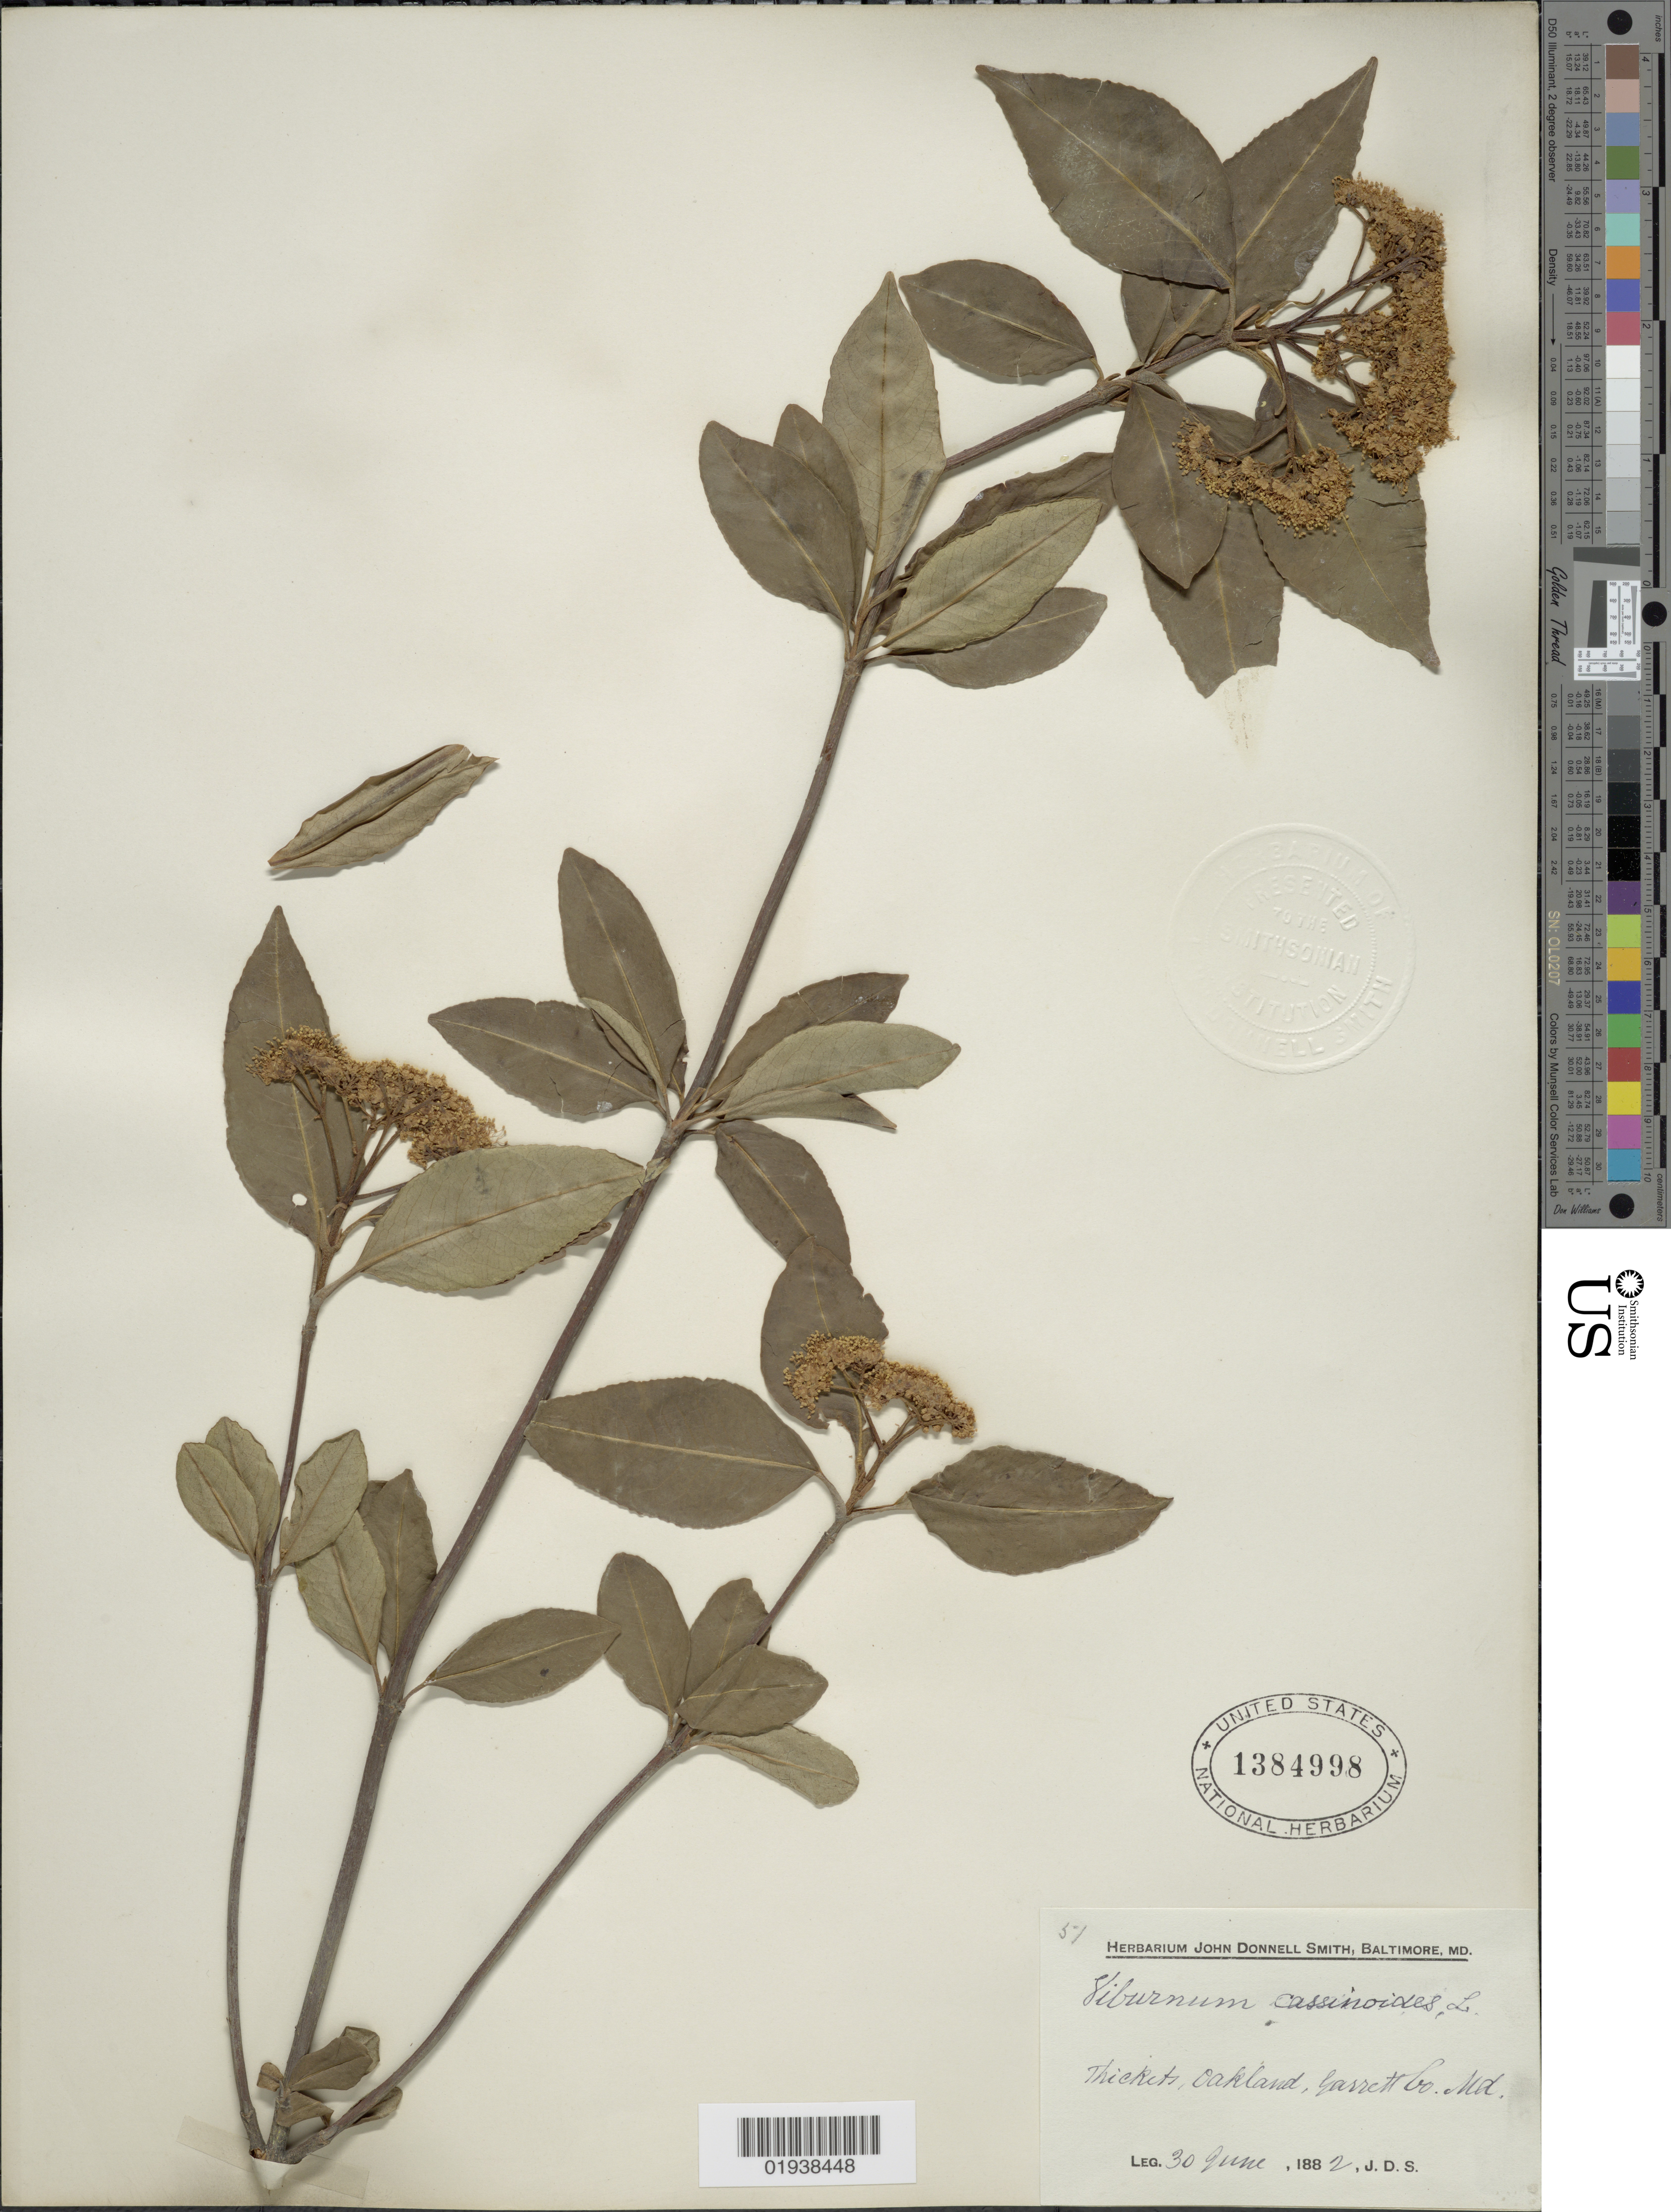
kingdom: Plantae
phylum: Tracheophyta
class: Magnoliopsida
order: Dipsacales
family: Viburnaceae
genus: Viburnum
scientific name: Viburnum cassinoides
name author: L.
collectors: J. Donnell Smith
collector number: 51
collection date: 1882-06-30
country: United States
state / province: Maryland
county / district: Garrett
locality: Thickets, Oakland, Garrett Co.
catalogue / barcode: US 1384998